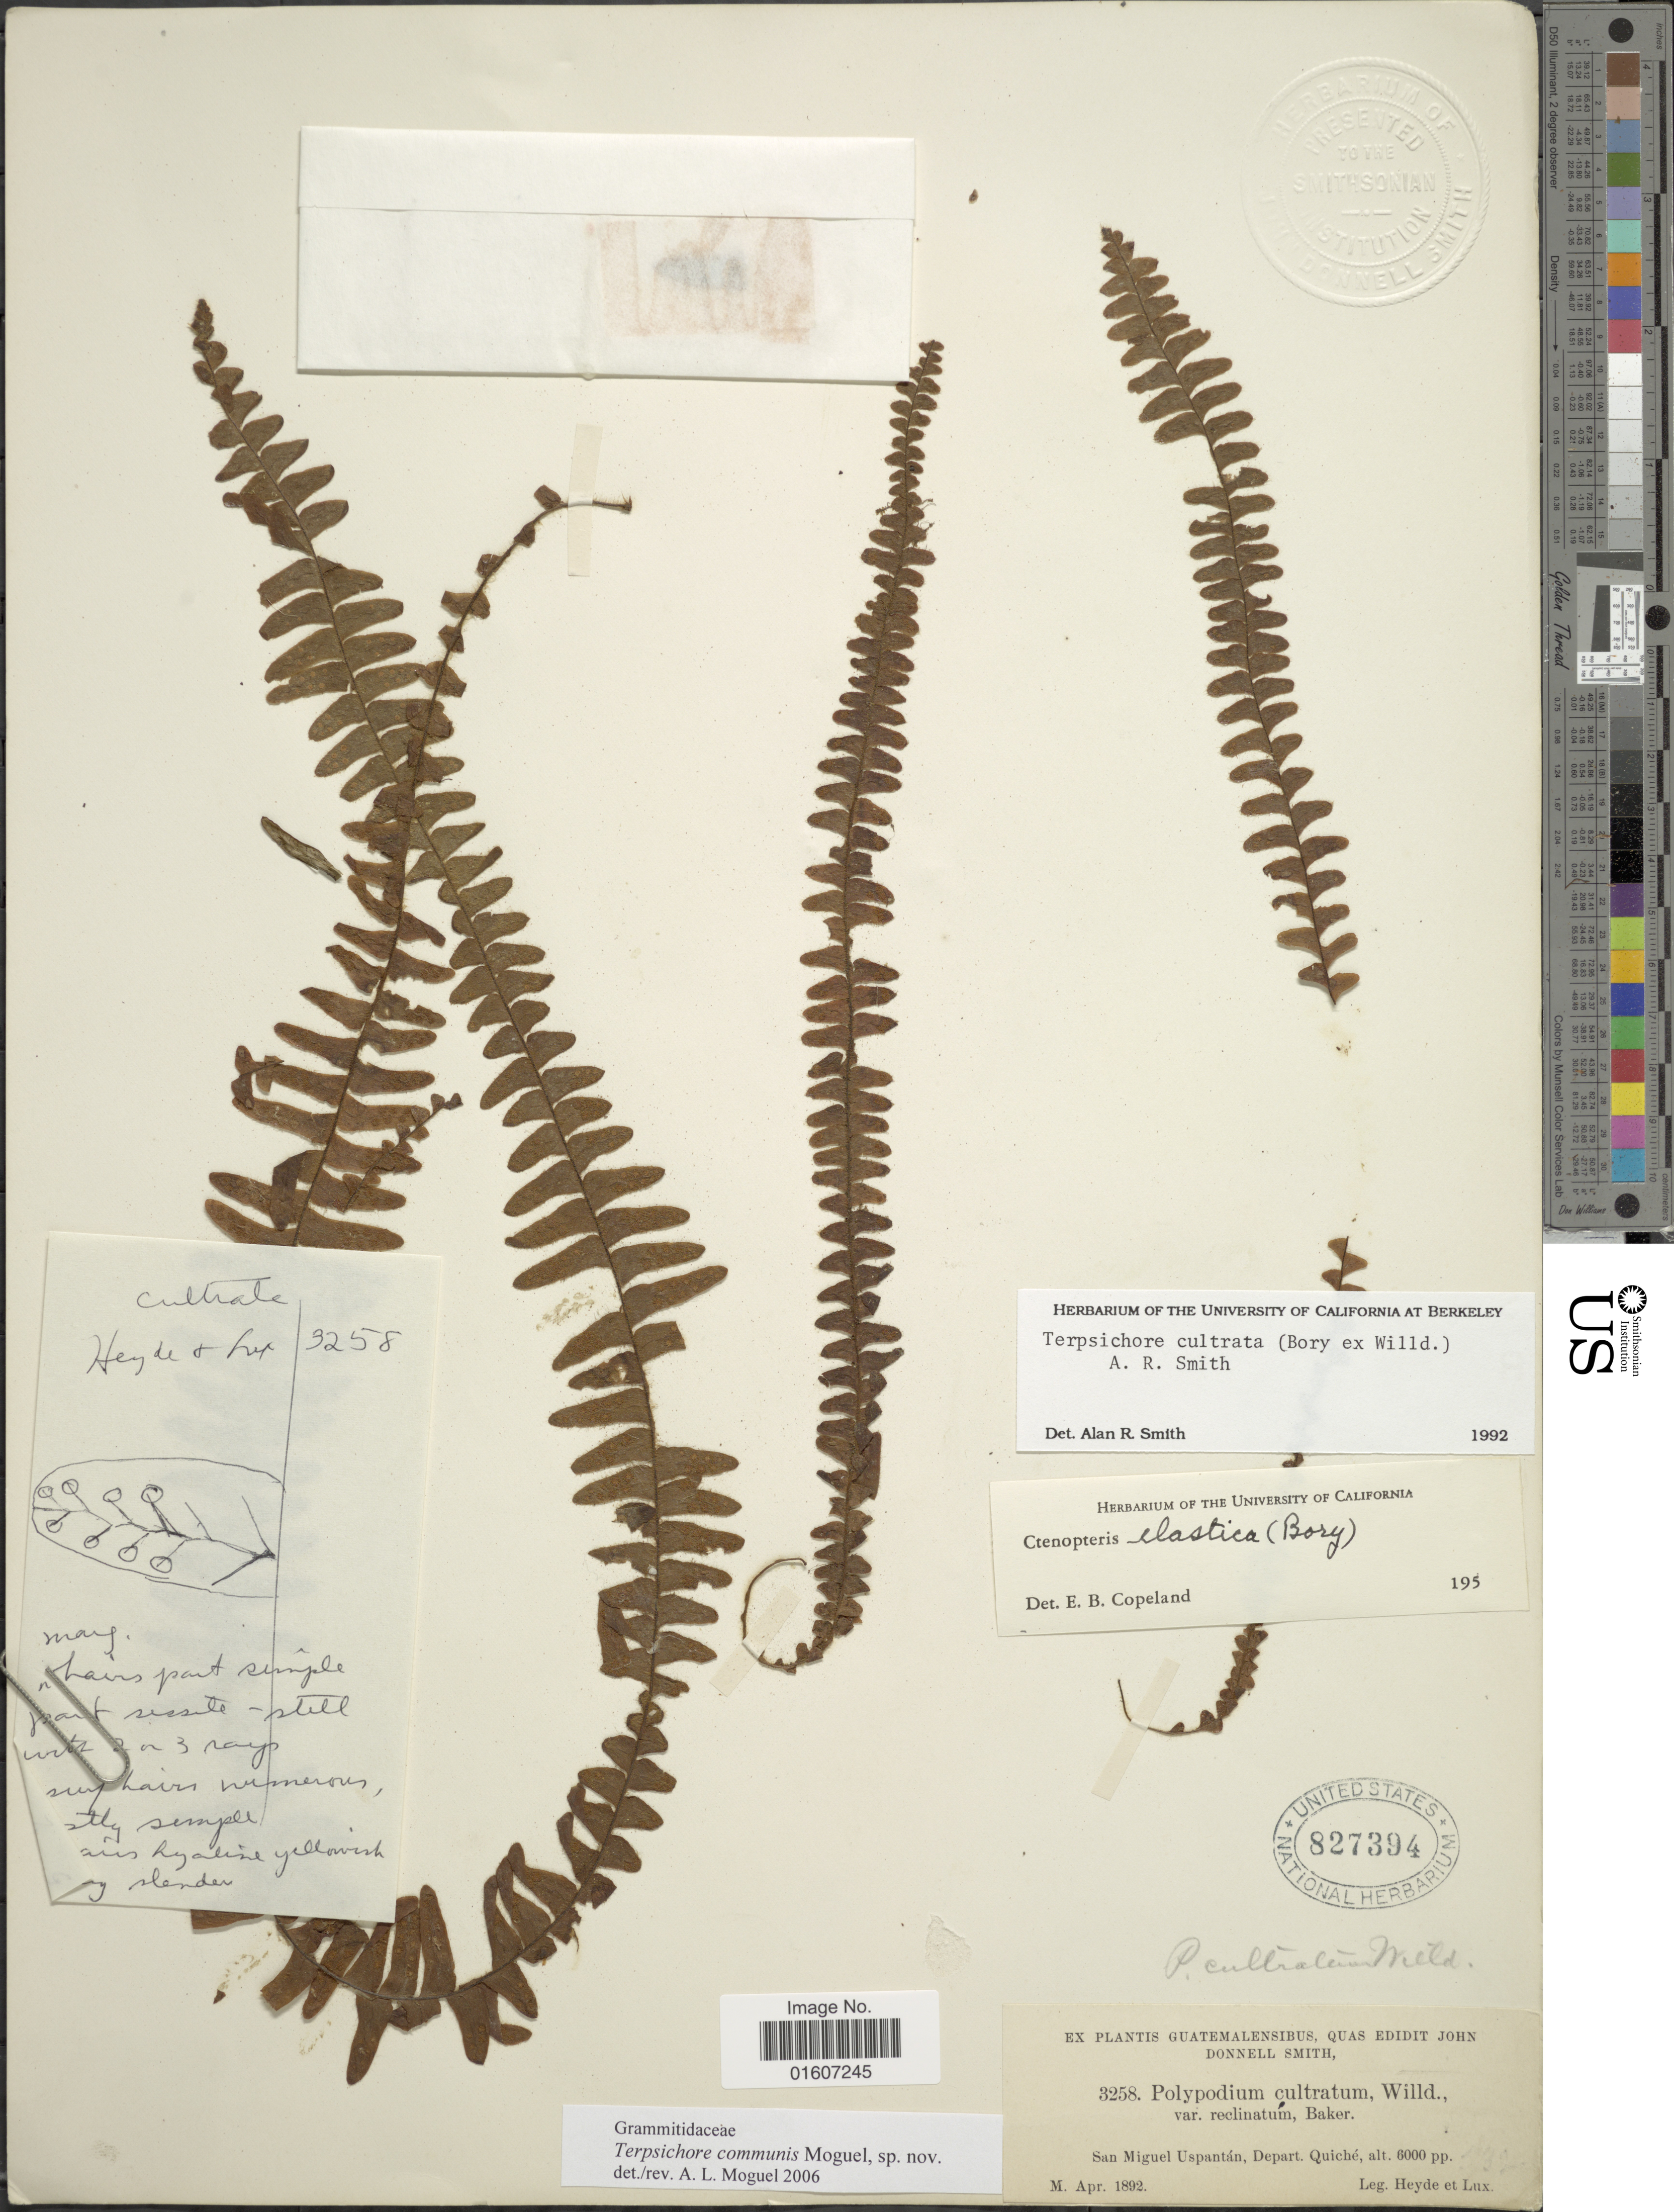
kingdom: Plantae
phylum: Tracheophyta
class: Polypodiopsida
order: Polypodiales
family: Polypodiaceae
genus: Terpsichore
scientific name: Terpsichore communis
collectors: Heyde & Lux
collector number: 3258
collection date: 1892-04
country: Guatemala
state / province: El Quiché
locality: San Miguel Uspantán, Depart. Quiché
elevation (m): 1829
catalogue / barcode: US 827394